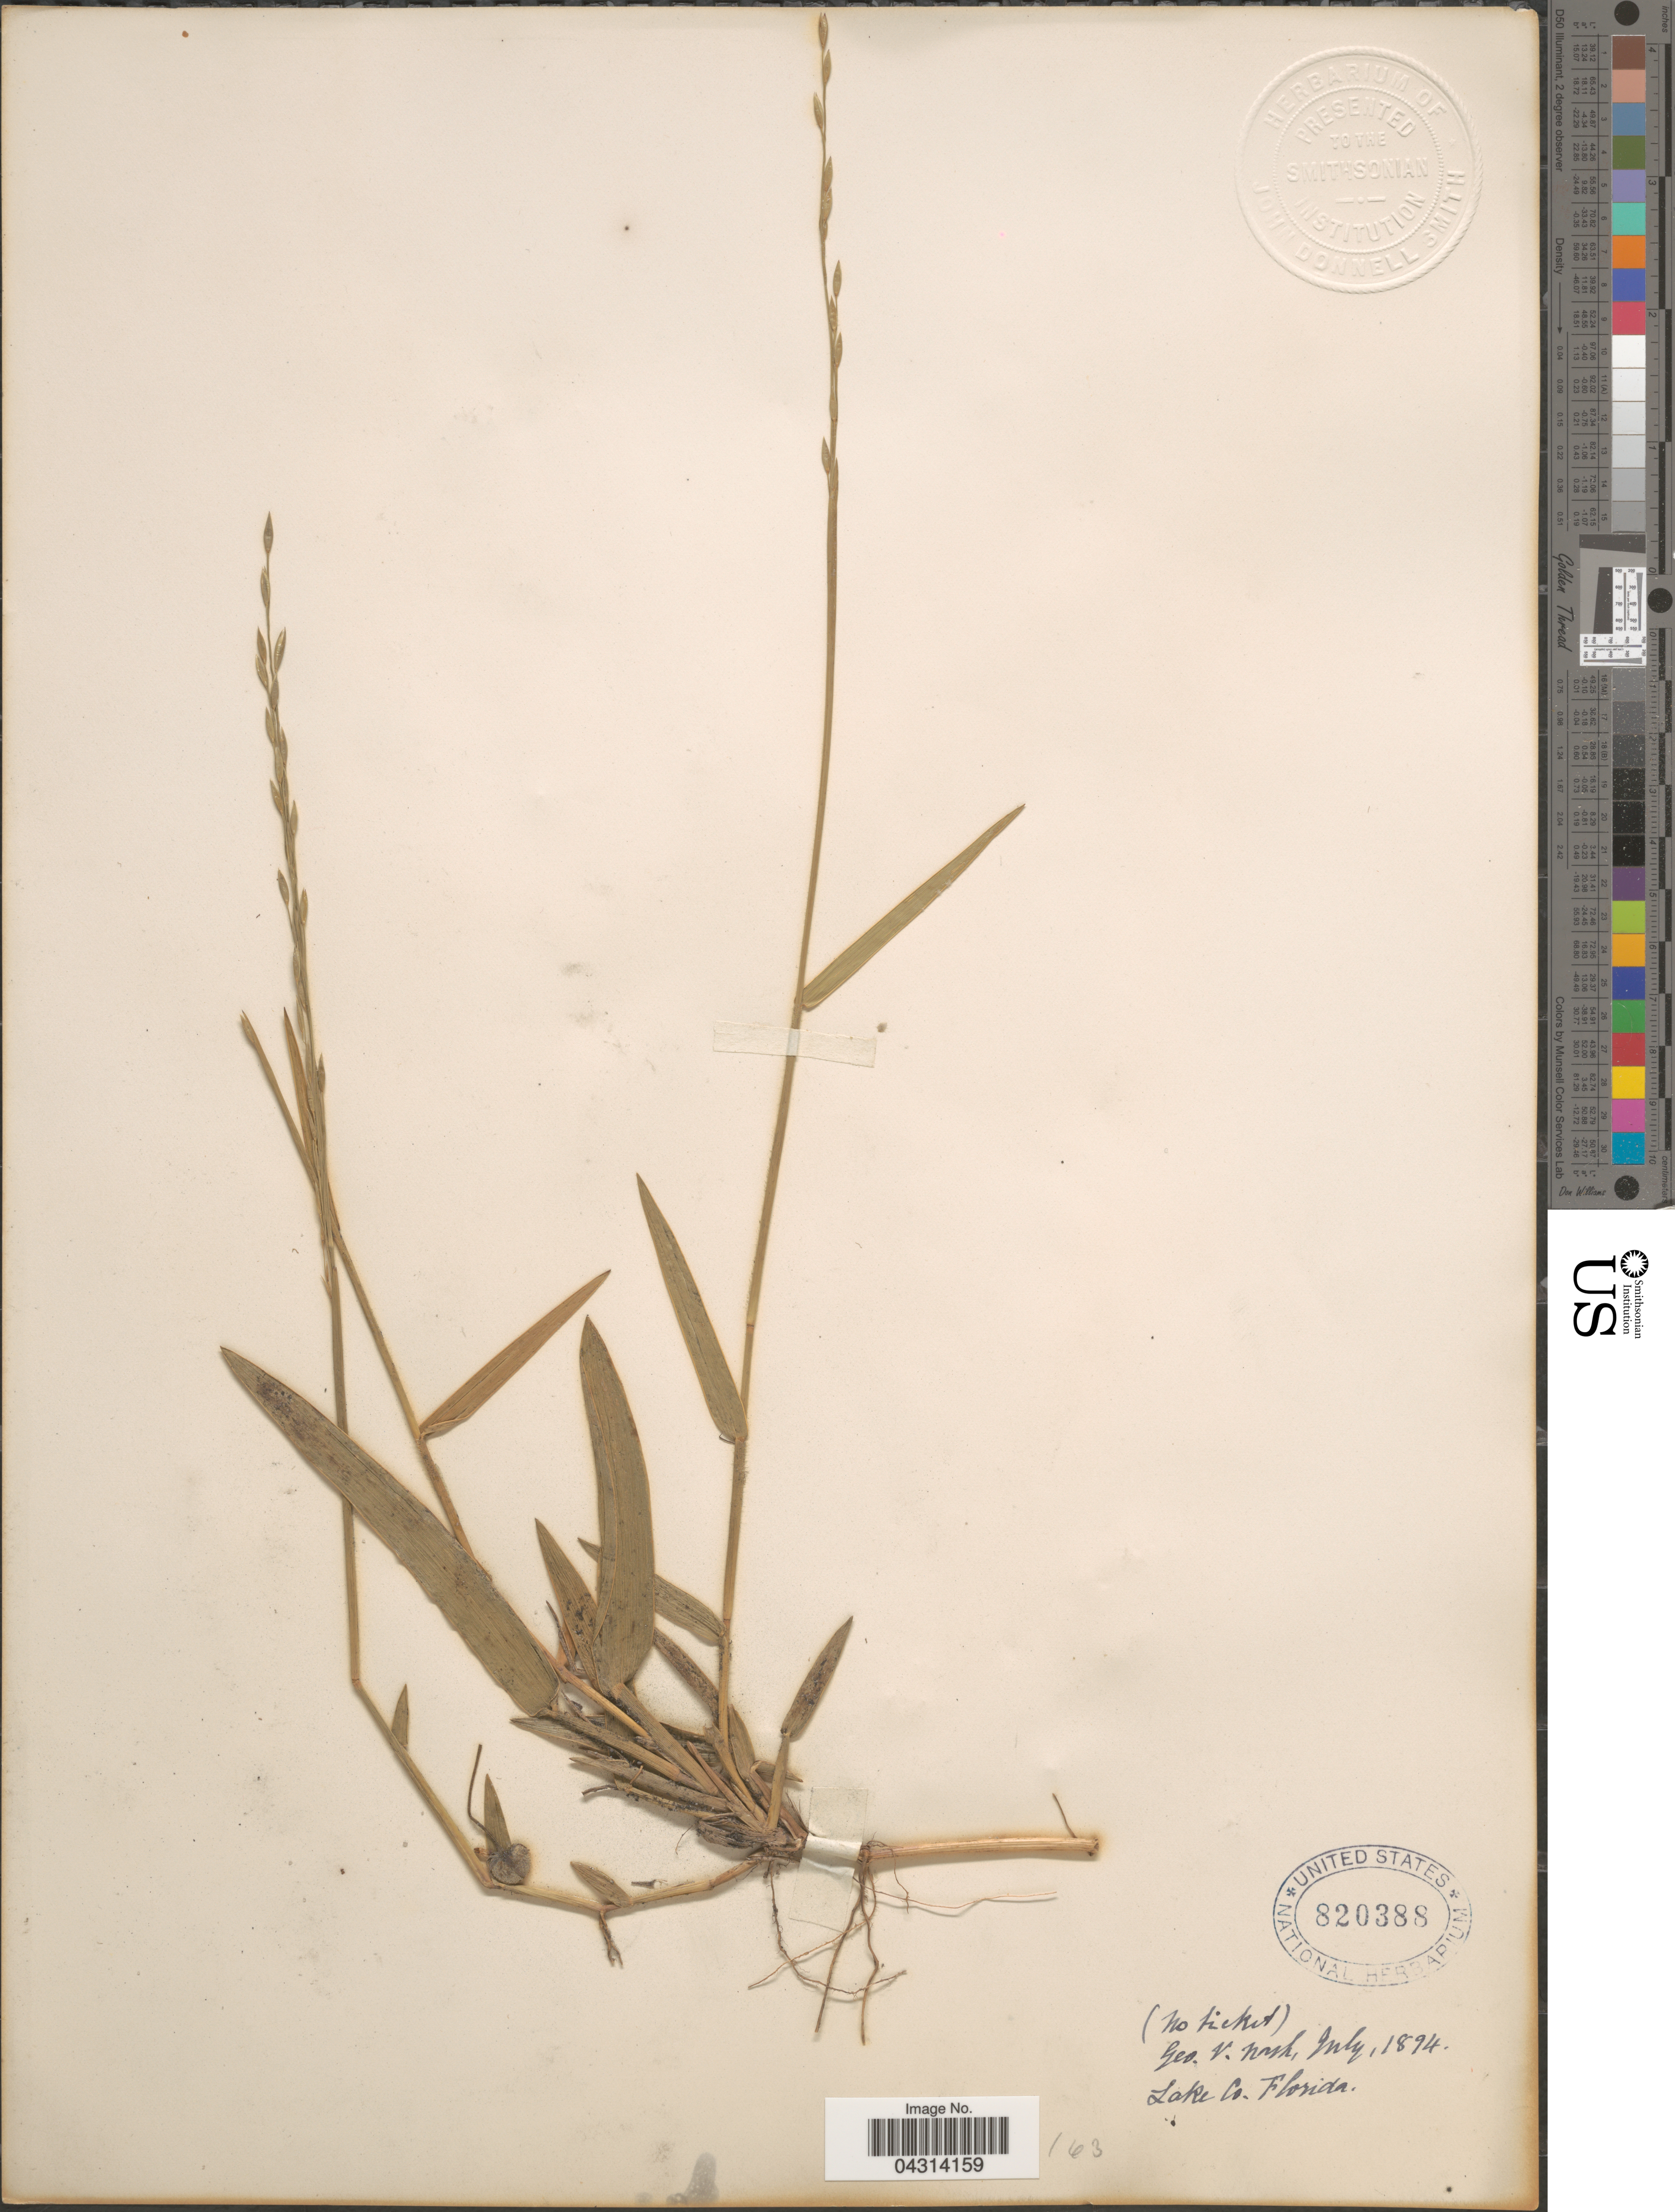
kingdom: Plantae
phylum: Tracheophyta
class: Liliopsida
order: Poales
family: Poaceae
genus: Amphicarpum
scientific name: Amphicarpum muhlenbergianum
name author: (Schult.) Hitchc.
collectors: G. V. Nash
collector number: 163?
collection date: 1894-07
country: United States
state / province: Florida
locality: Lake Co.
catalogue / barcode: US 820388